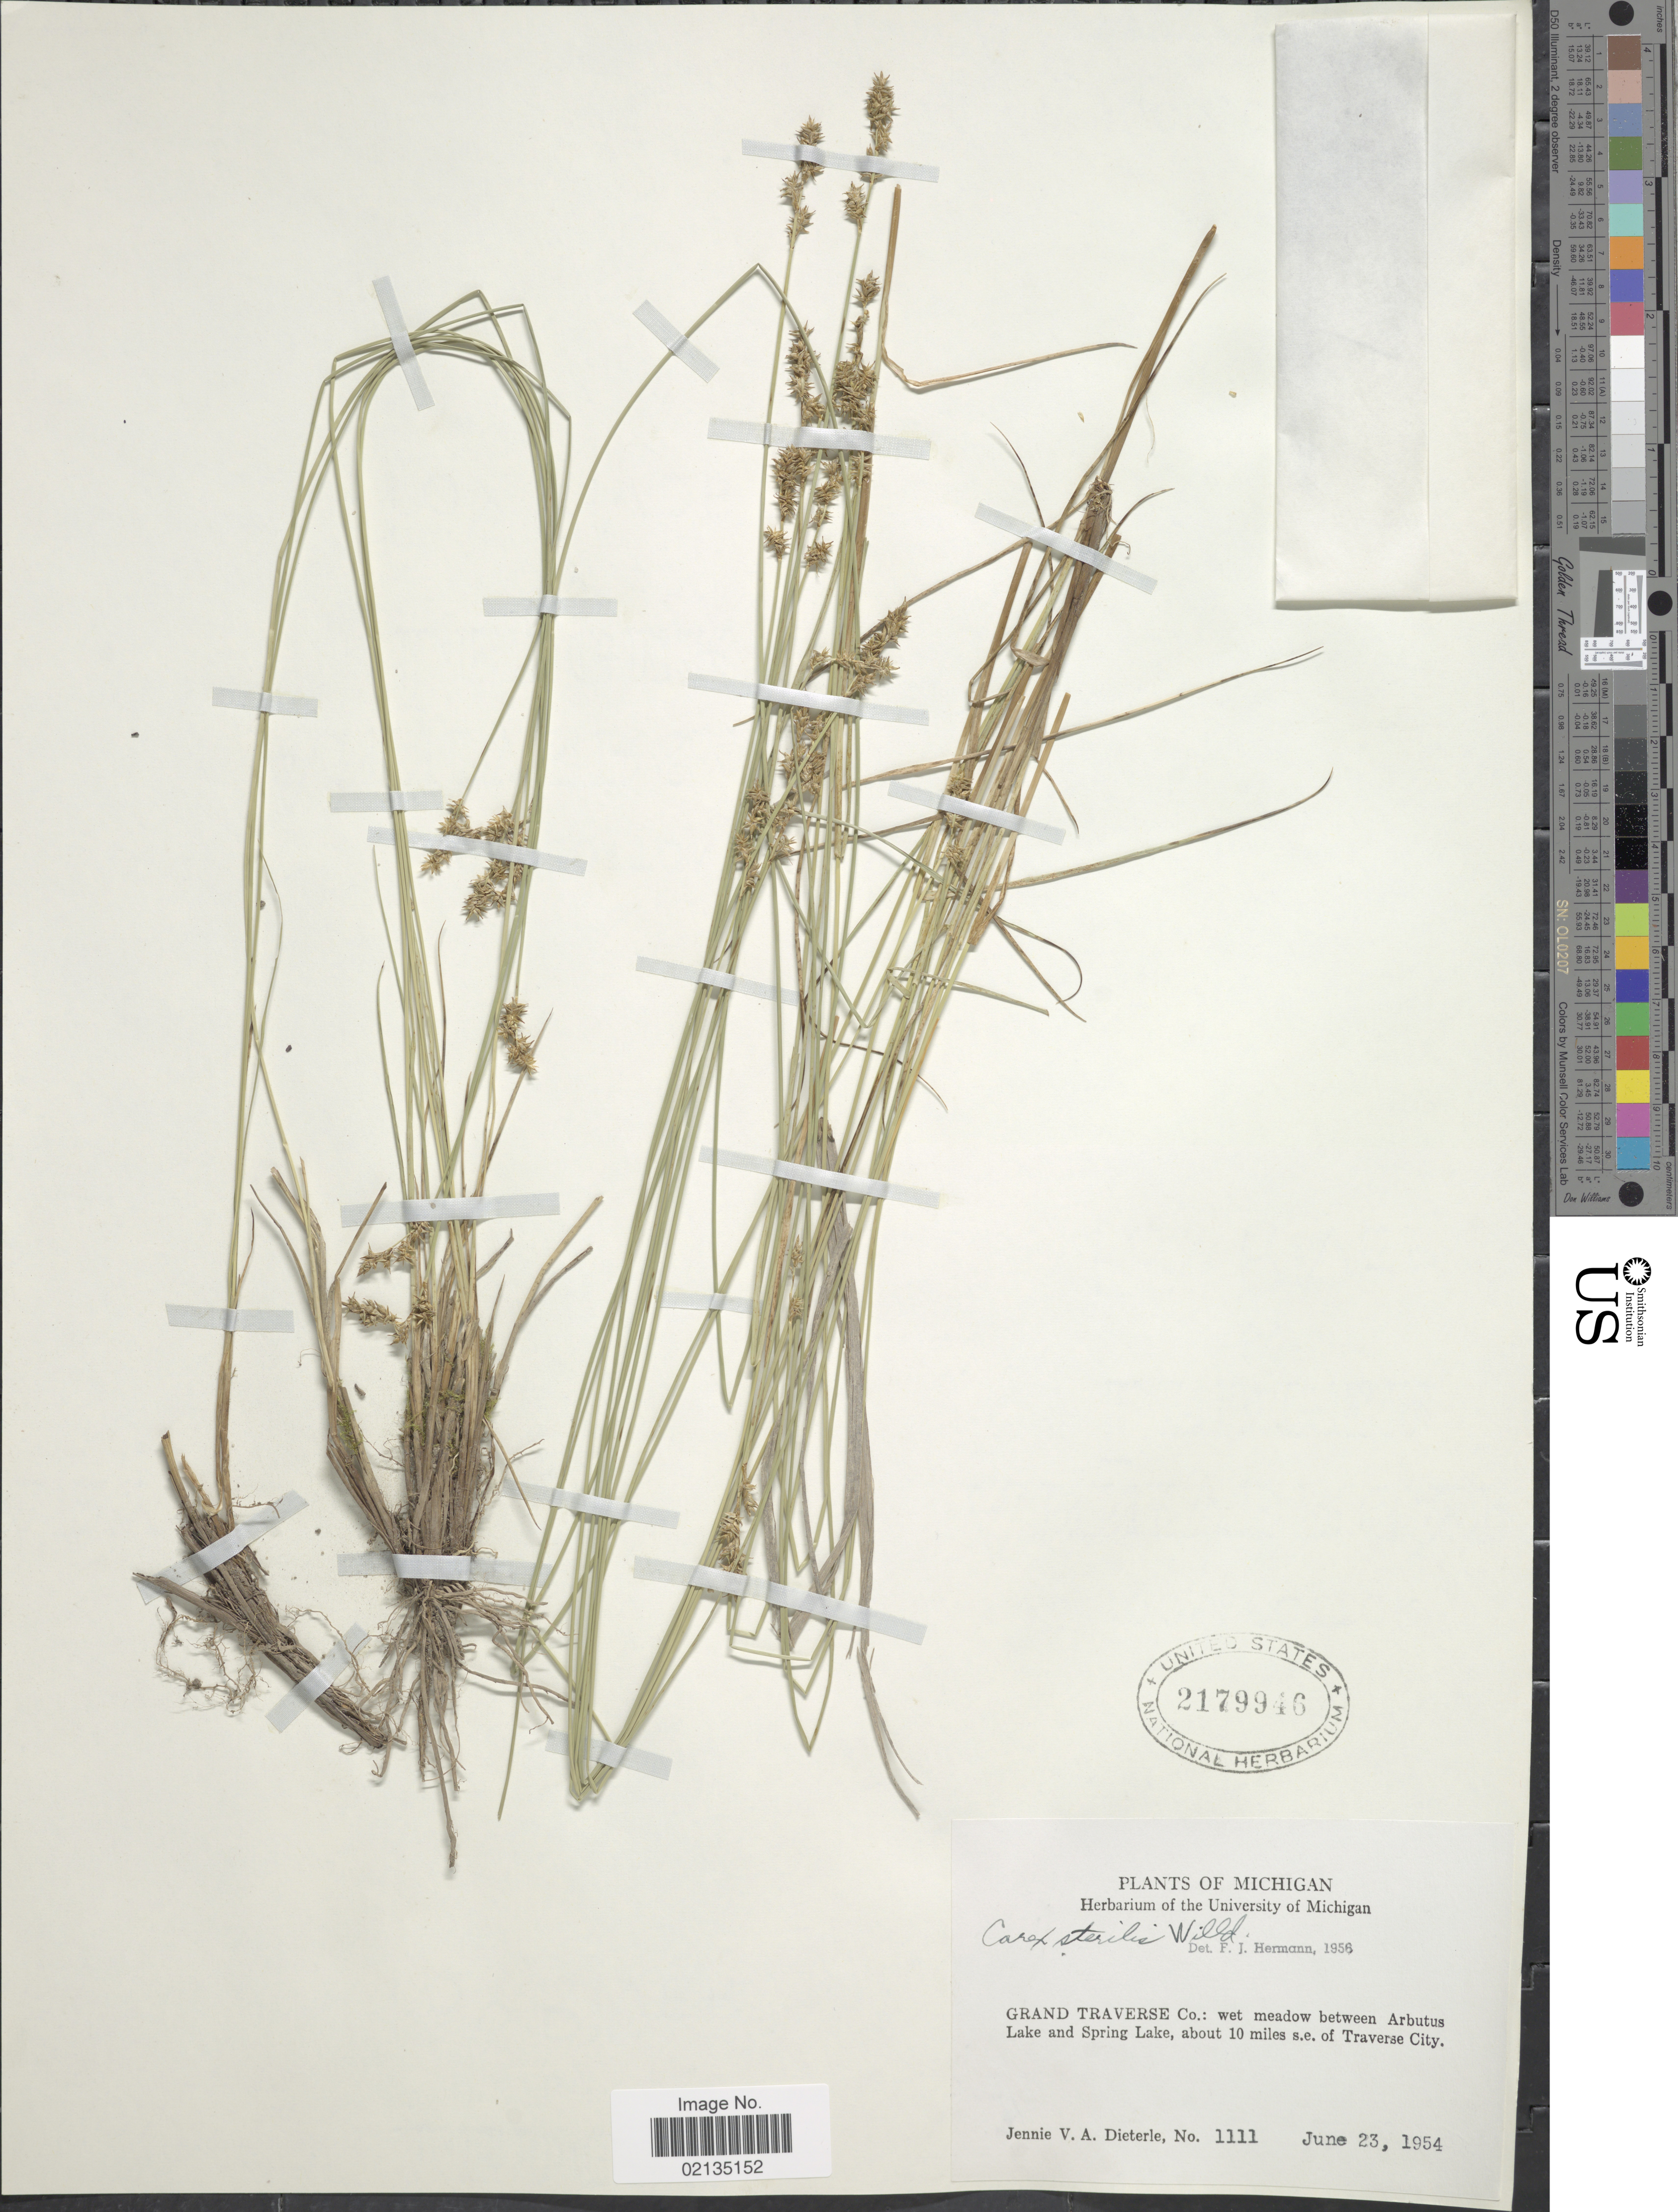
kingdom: Plantae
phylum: Tracheophyta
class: Liliopsida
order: Poales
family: Cyperaceae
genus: Carex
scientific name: Carex sterilis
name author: Willd.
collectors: J. Dieterle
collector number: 1111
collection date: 1954-06-23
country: United States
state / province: Michigan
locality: Michigan, Grand Traverse Co.: Wet meadow between Arbustus Lake and Spring Lake, about 10 miles s.e. of Traverse City.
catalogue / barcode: US 2179946